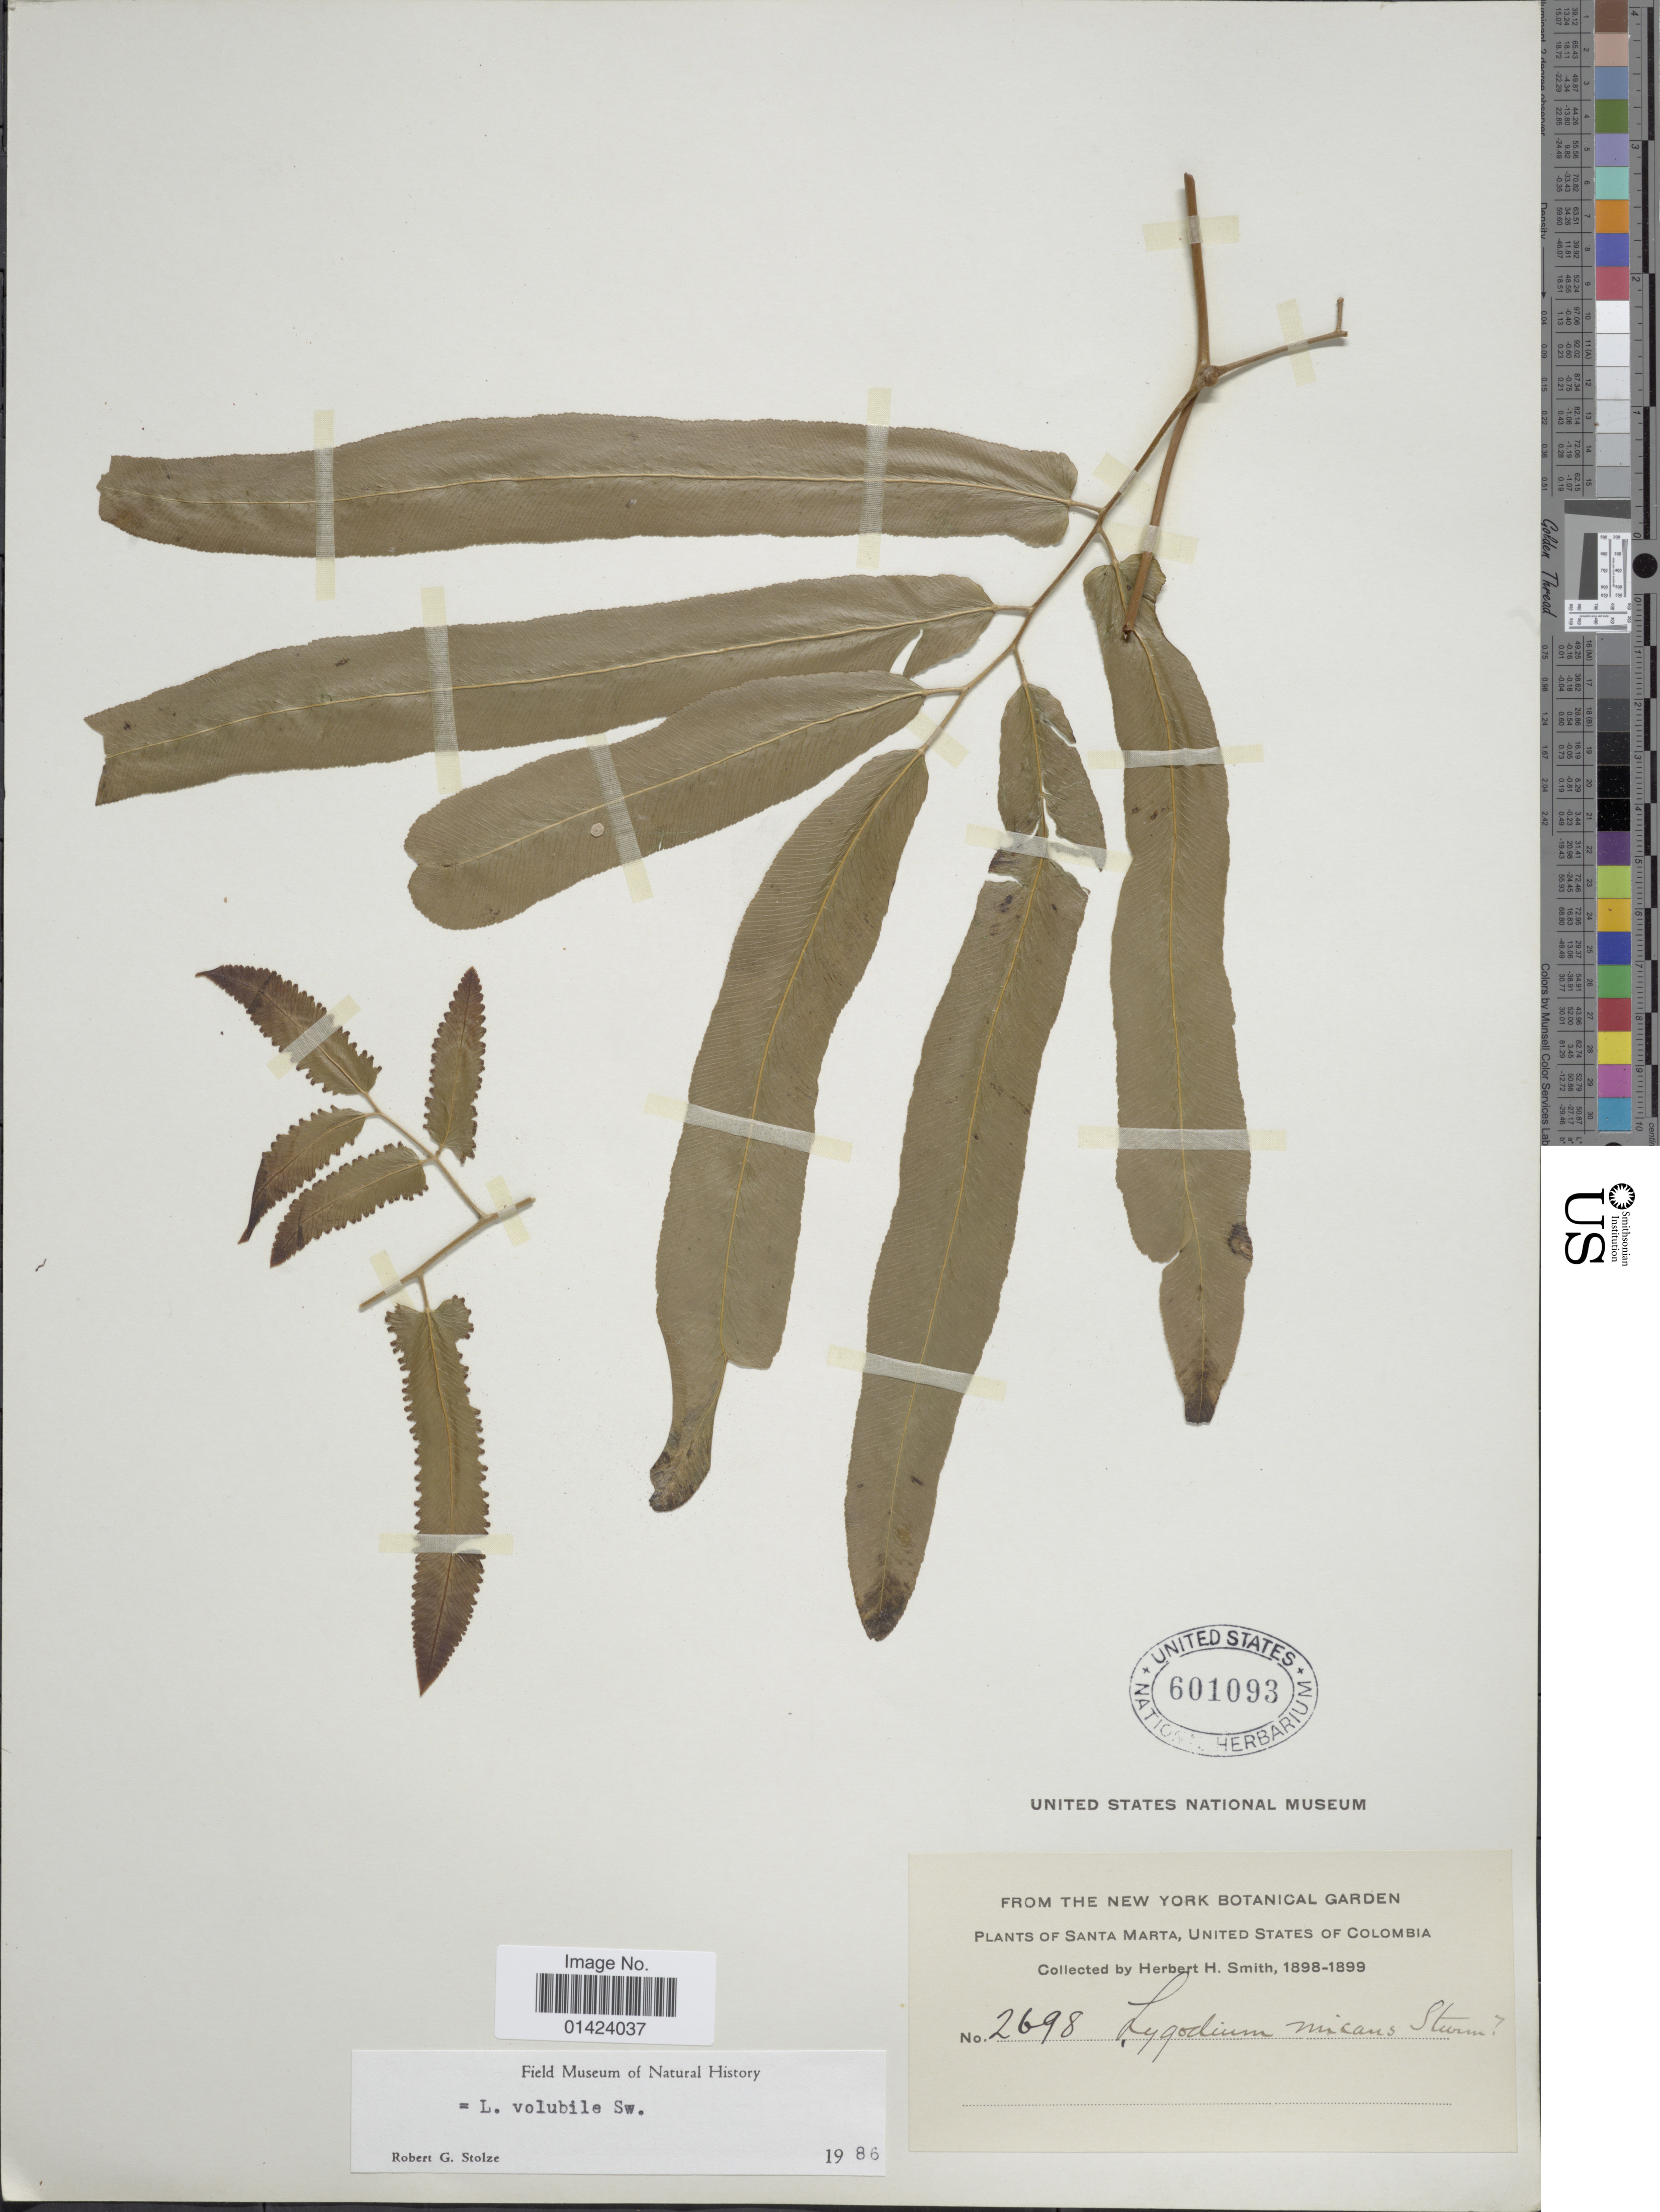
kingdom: Plantae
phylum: Tracheophyta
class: Polypodiopsida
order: Schizaeales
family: Lygodiaceae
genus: Lygodium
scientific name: Lygodium volubile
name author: Sw.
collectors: Herbert H. Smith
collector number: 2698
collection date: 1898/1899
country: Colombia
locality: Santa Marta, United States of Colombia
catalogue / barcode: US 601093